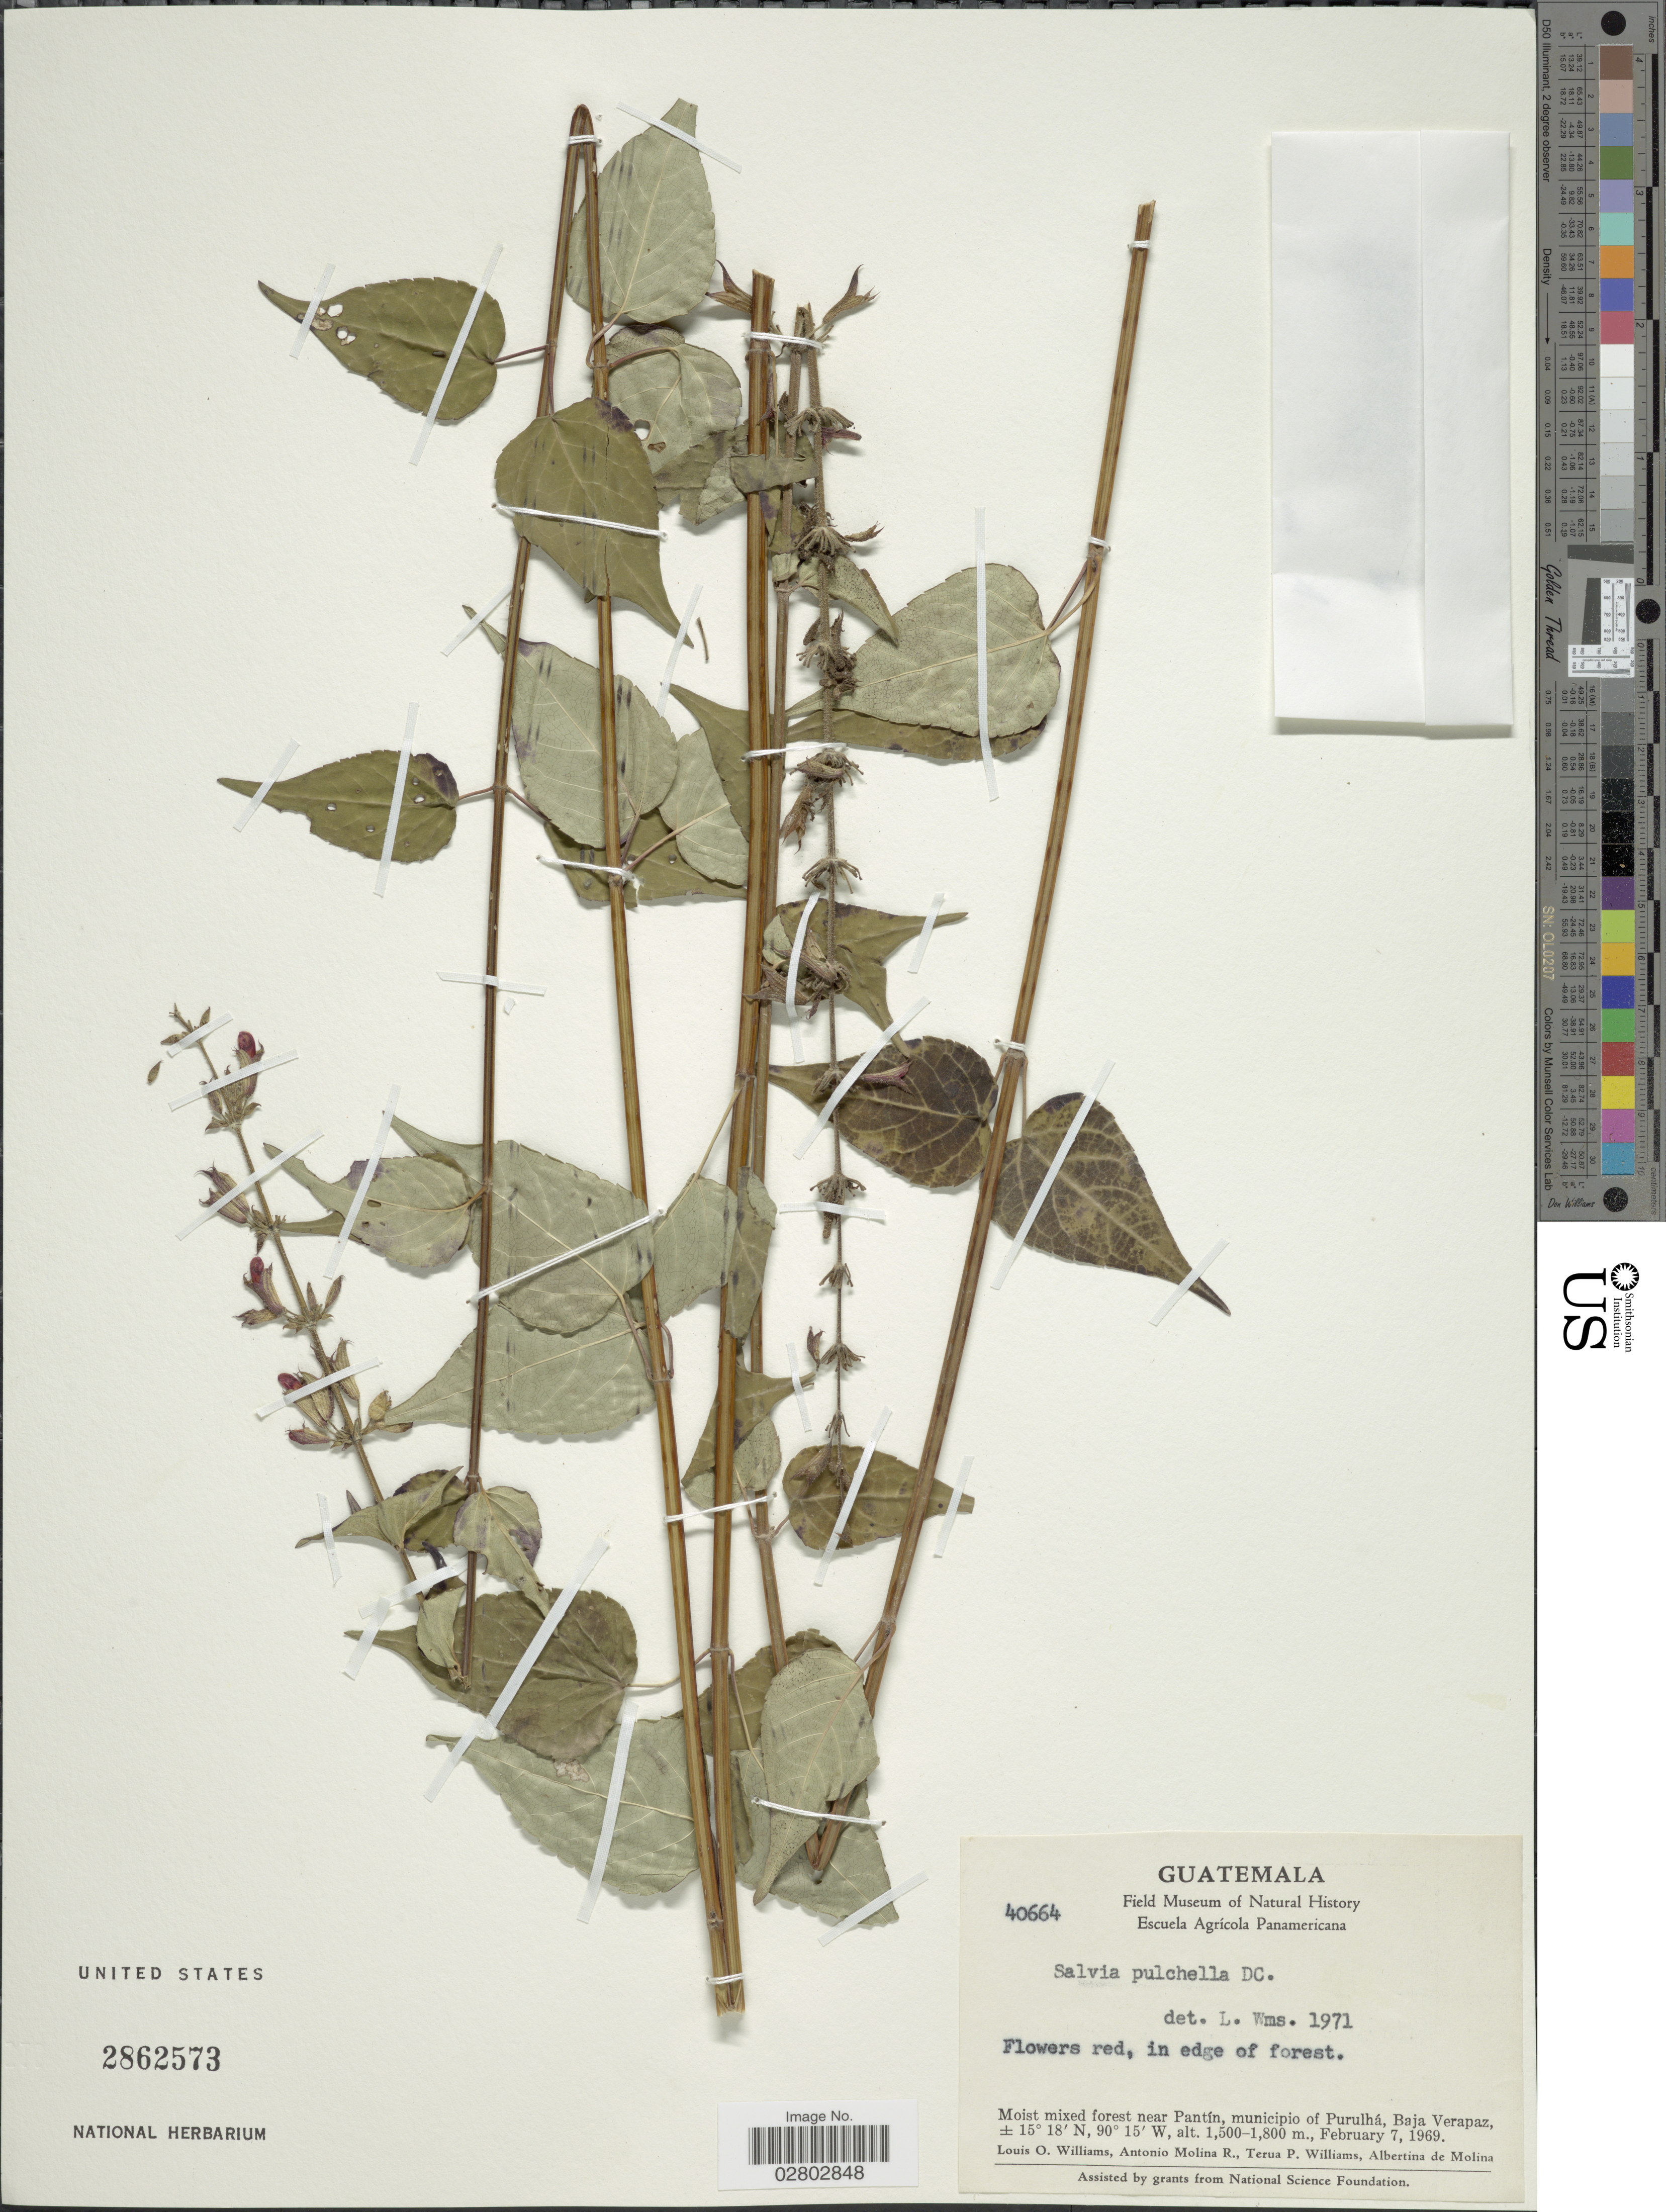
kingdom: Plantae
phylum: Tracheophyta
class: Magnoliopsida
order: Lamiales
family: Lamiaceae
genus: Salvia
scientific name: Salvia pulchella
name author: DC.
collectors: L. O. Williams, A. Molina R., T. Williams & A. R. Molina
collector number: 40664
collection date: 1969-02-07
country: Guatemala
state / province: Baja Verapaz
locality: Moist mixed forest near Pantín, municipio of Purulhá, Baja Verapaz.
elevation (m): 1500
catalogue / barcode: US 2862573